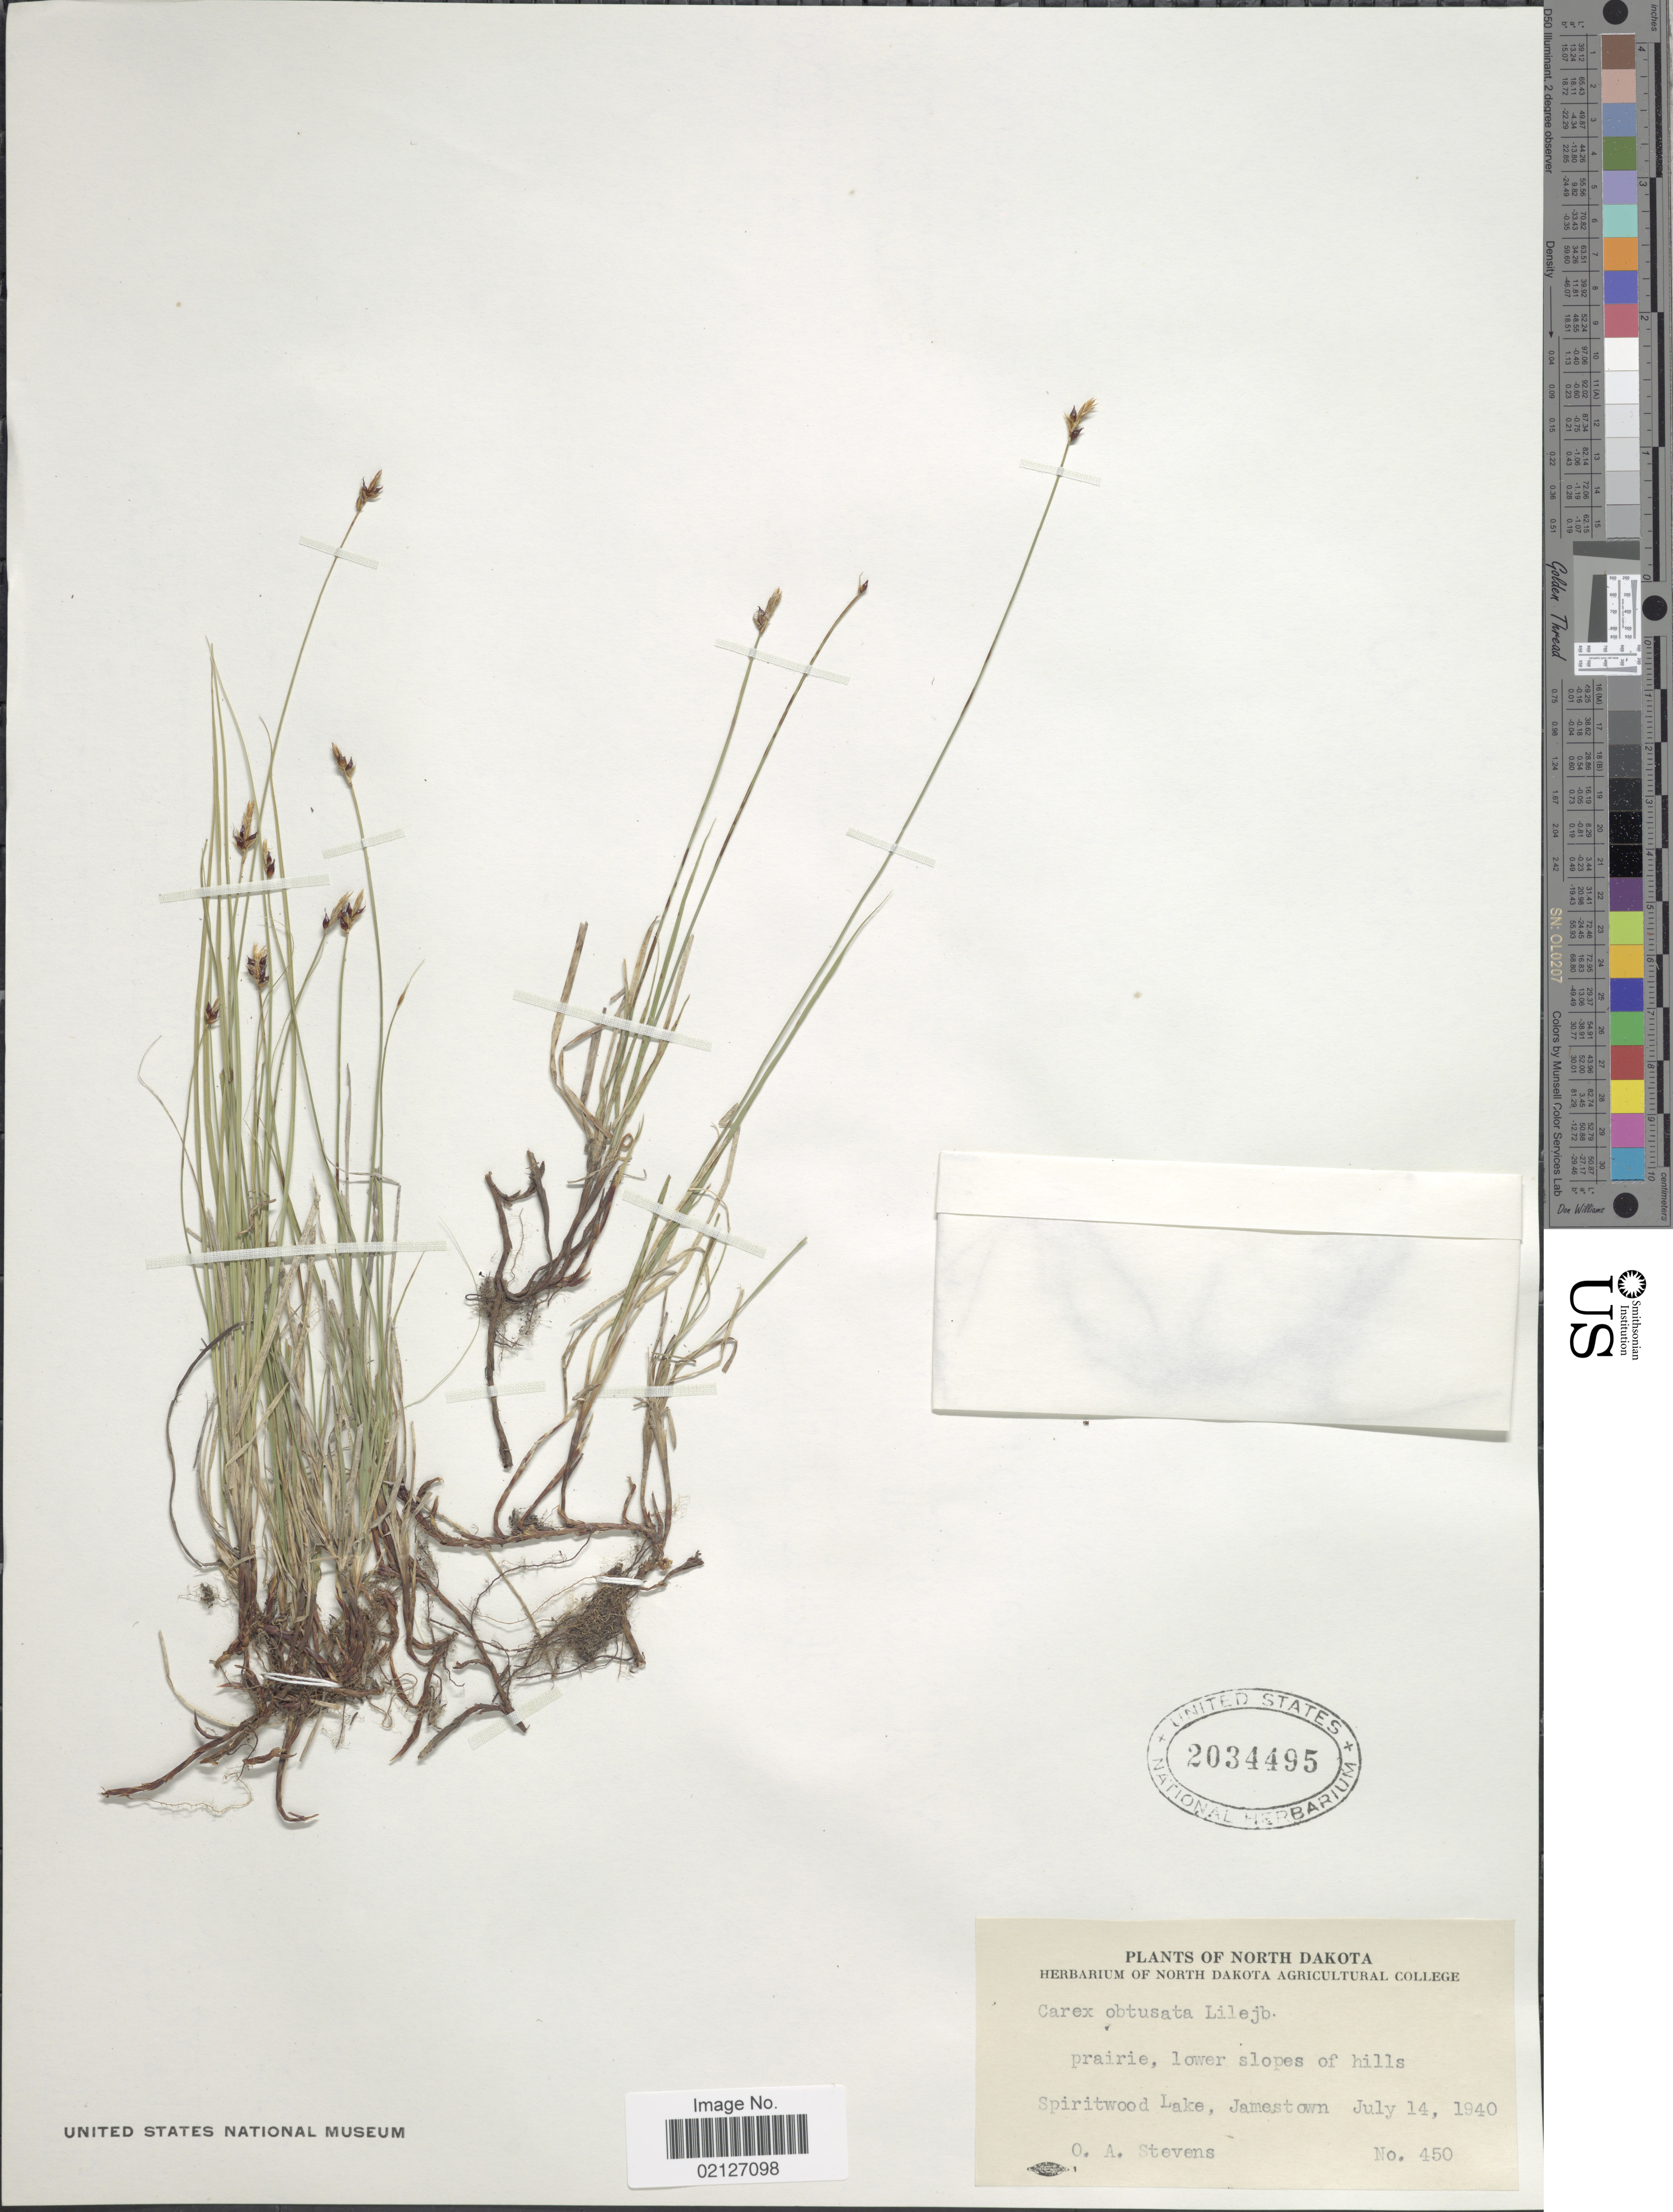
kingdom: Plantae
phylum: Tracheophyta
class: Liliopsida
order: Poales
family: Cyperaceae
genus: Carex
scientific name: Carex obtusata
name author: Lilj.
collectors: O. A. Stevens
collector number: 450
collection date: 1940-07-14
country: United States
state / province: North Dakota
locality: Prairie, lower slopes of hills Spiritwood Lake, Jamestown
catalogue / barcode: US 2034495